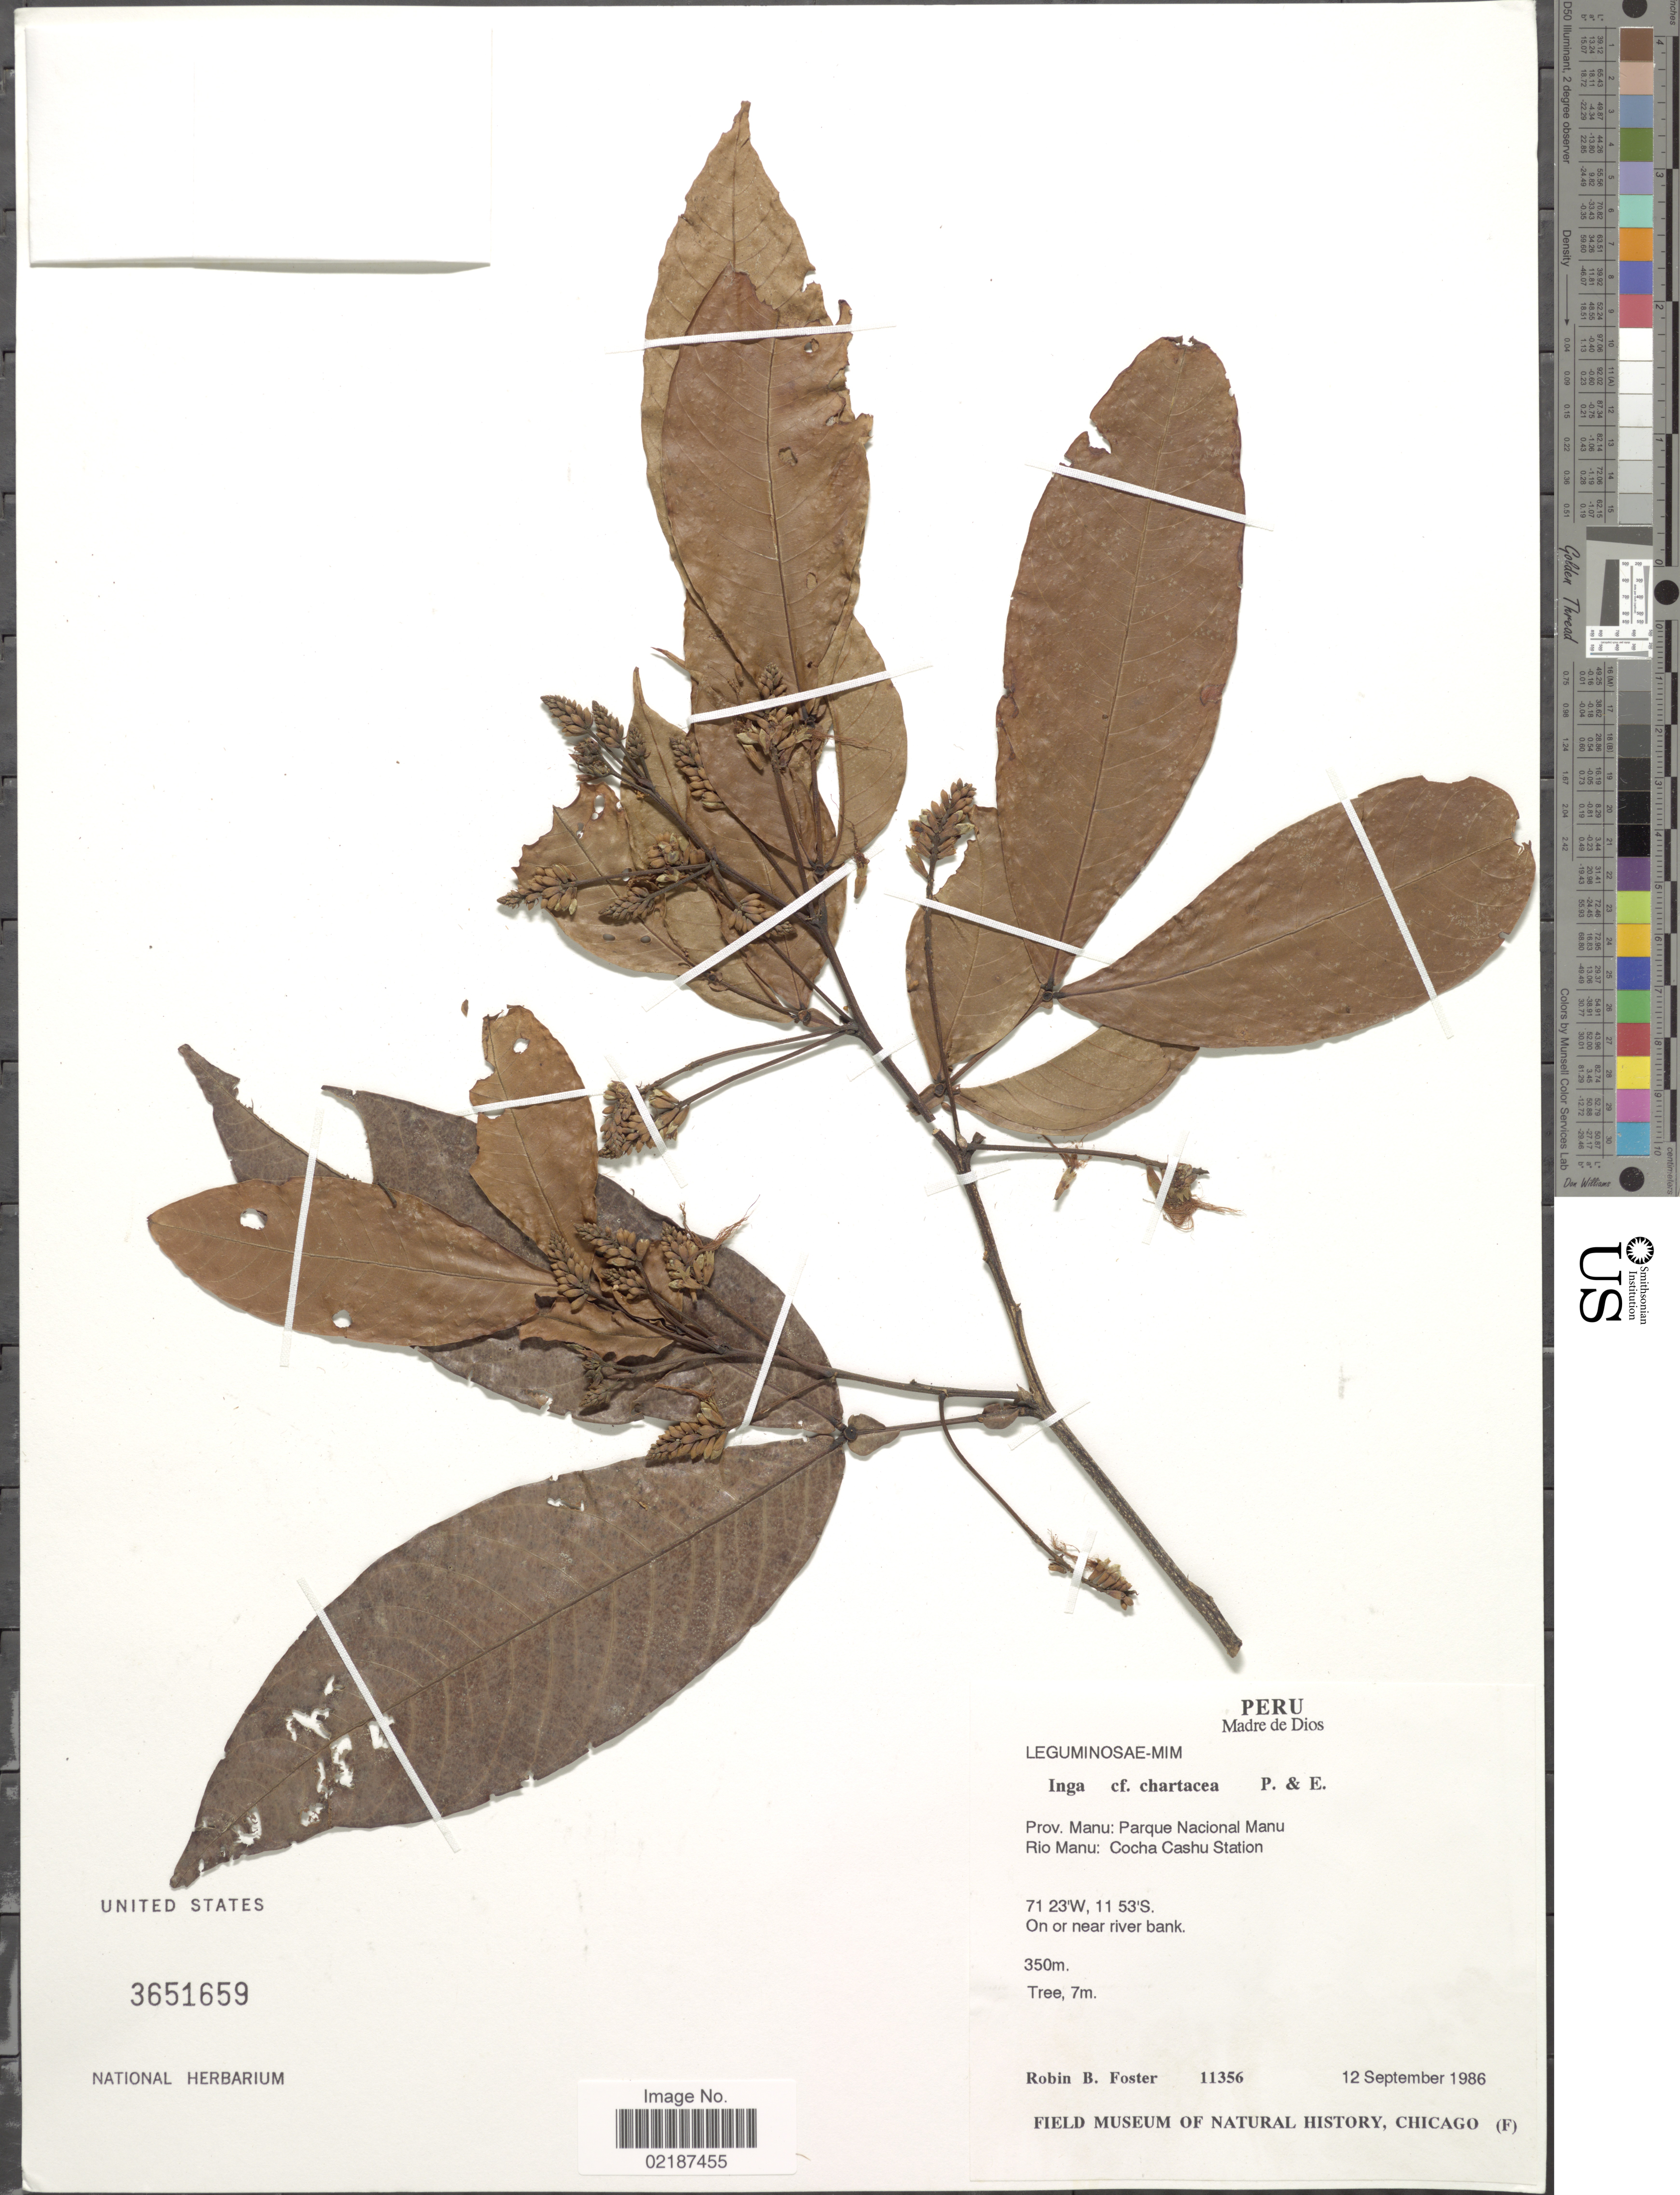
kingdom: Plantae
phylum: Tracheophyta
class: Magnoliopsida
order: Fabales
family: Fabaceae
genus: Inga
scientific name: Inga chartacea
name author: Poepp. & Endl.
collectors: R. B. Foster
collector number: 11356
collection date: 1986-09-12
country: Peru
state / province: Madre de Dios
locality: Prov. Manu: Parque Nacional Manu. Rio Manu: Cocha Cashu Station, on or near river bank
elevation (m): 350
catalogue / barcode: US 3651659